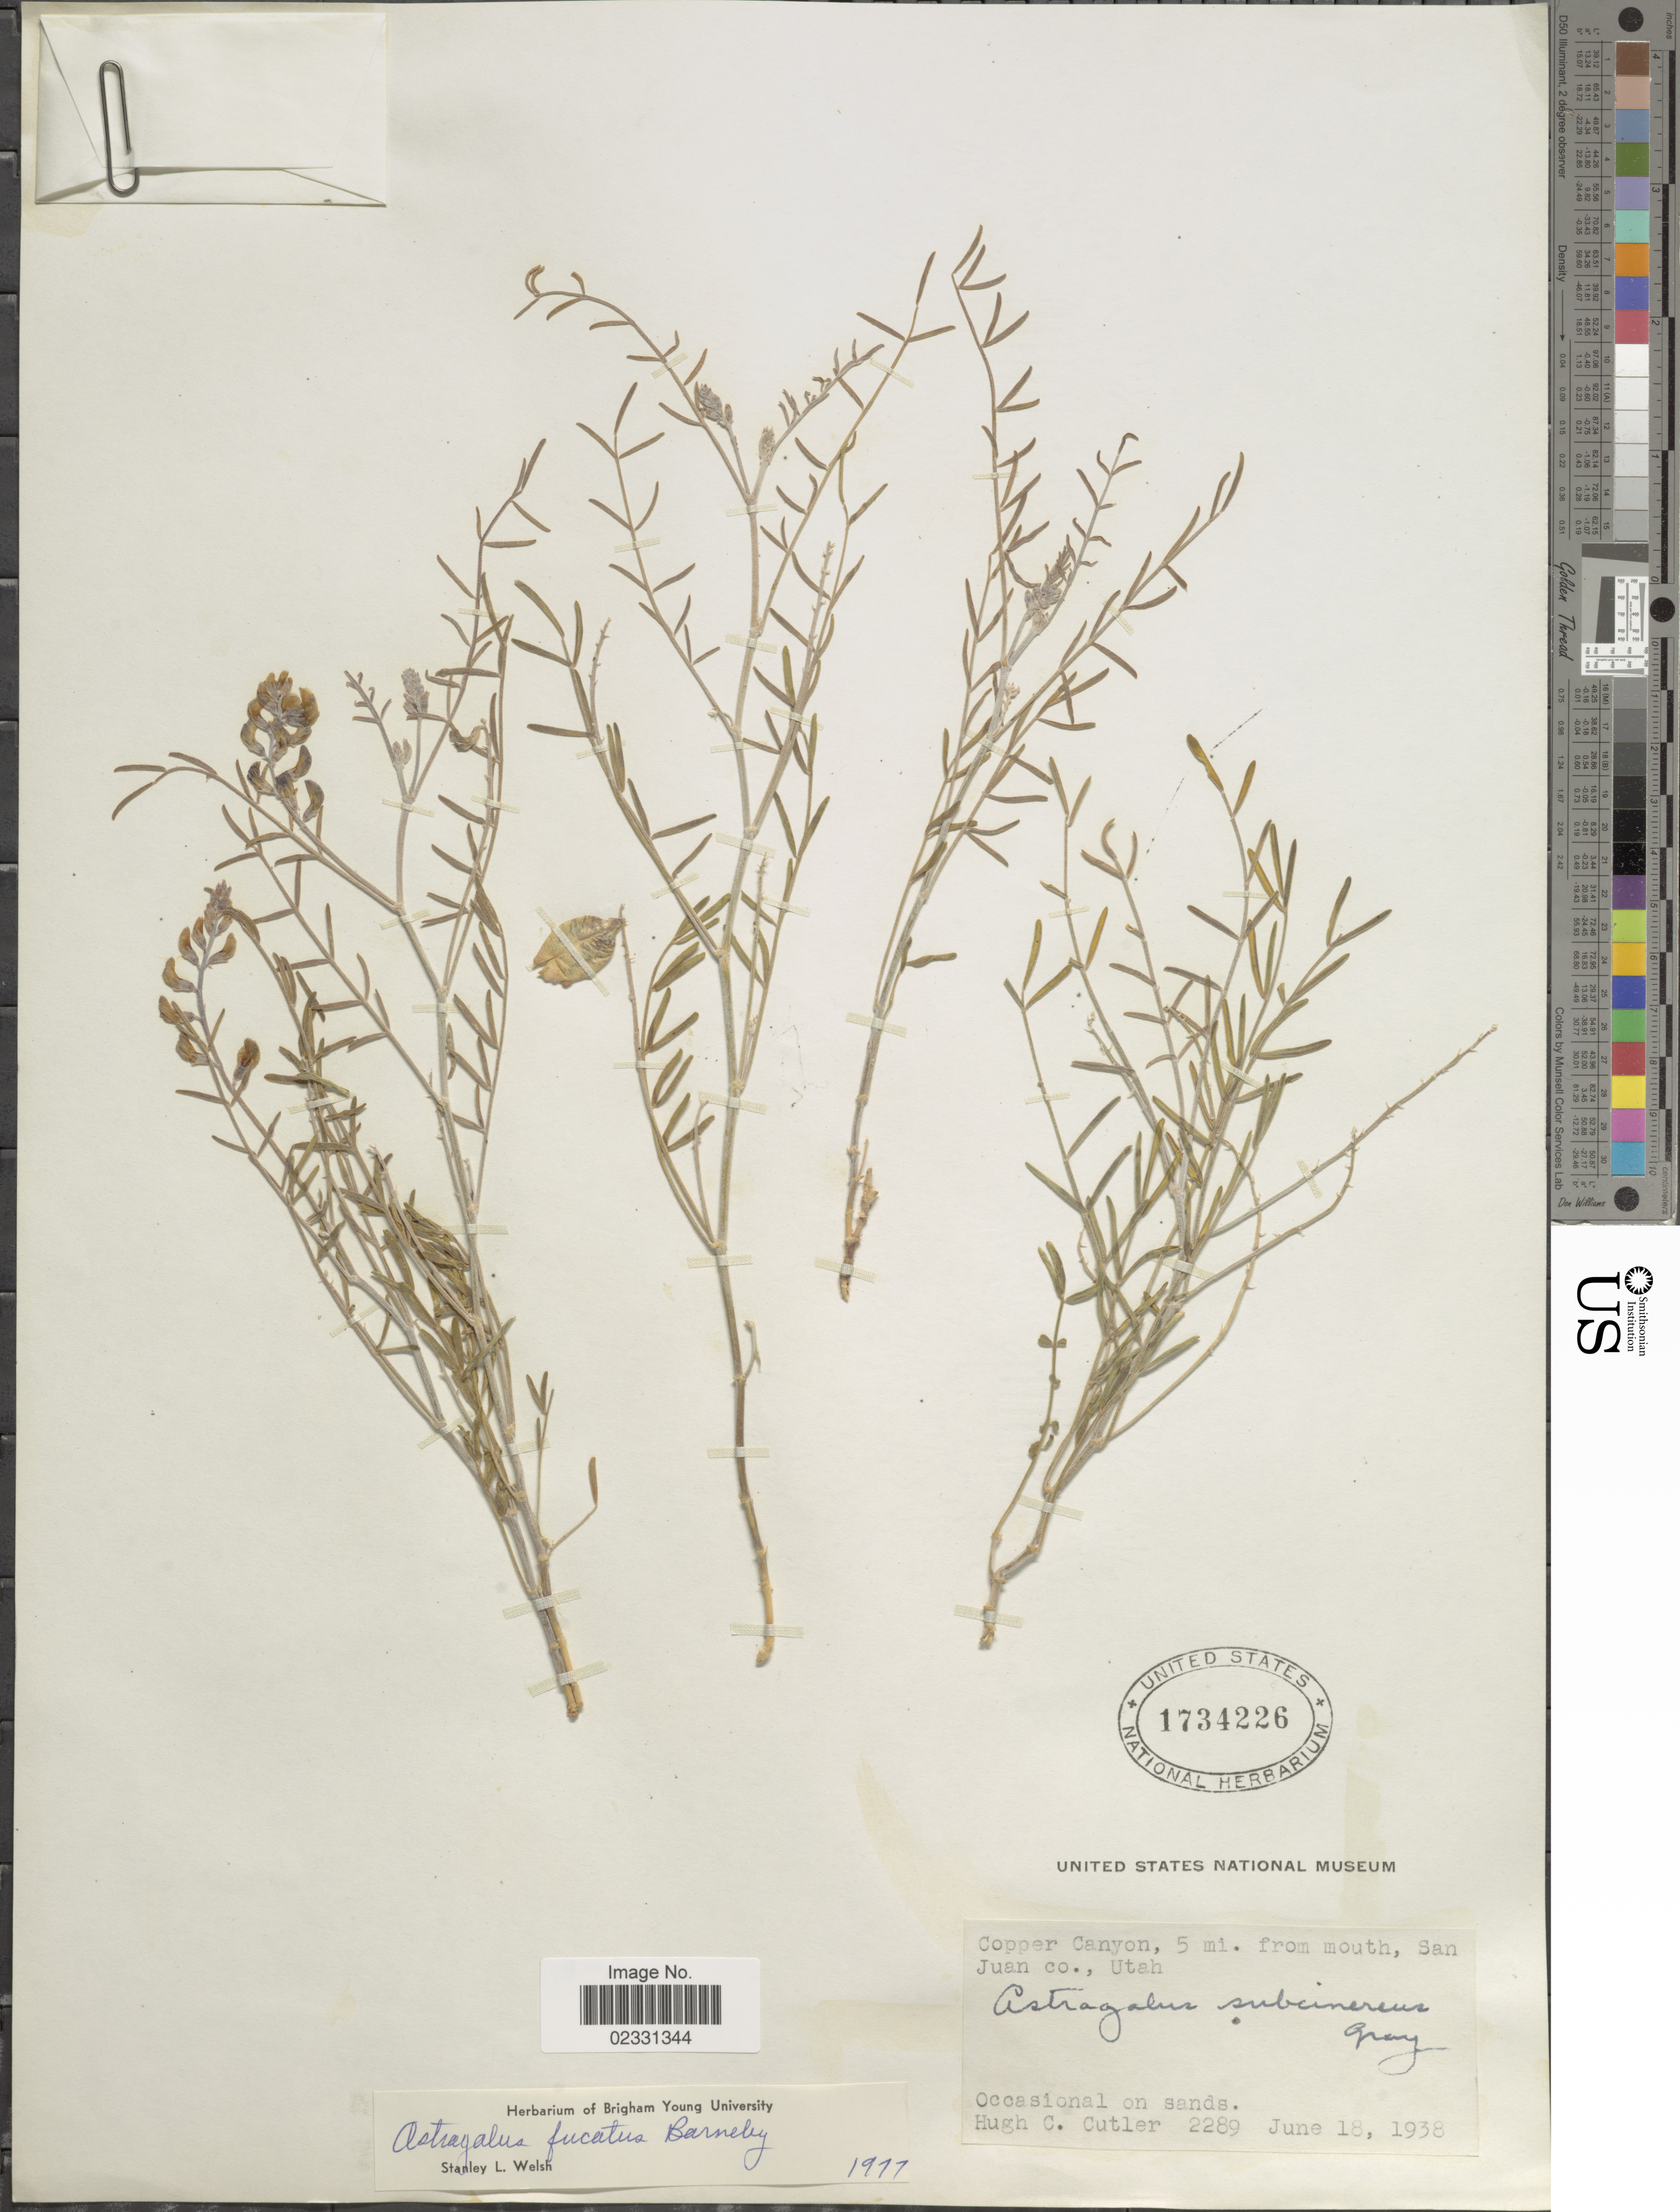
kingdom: Plantae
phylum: Tracheophyta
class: Magnoliopsida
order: Fabales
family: Fabaceae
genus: Astragalus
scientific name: Astragalus fucatus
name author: Barneby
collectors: H. C. Cutler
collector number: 2289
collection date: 1938-06-18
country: United States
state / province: Utah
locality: Copper Canyon, 5 mi. from mouth, San Juan Co.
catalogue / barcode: US 1734226